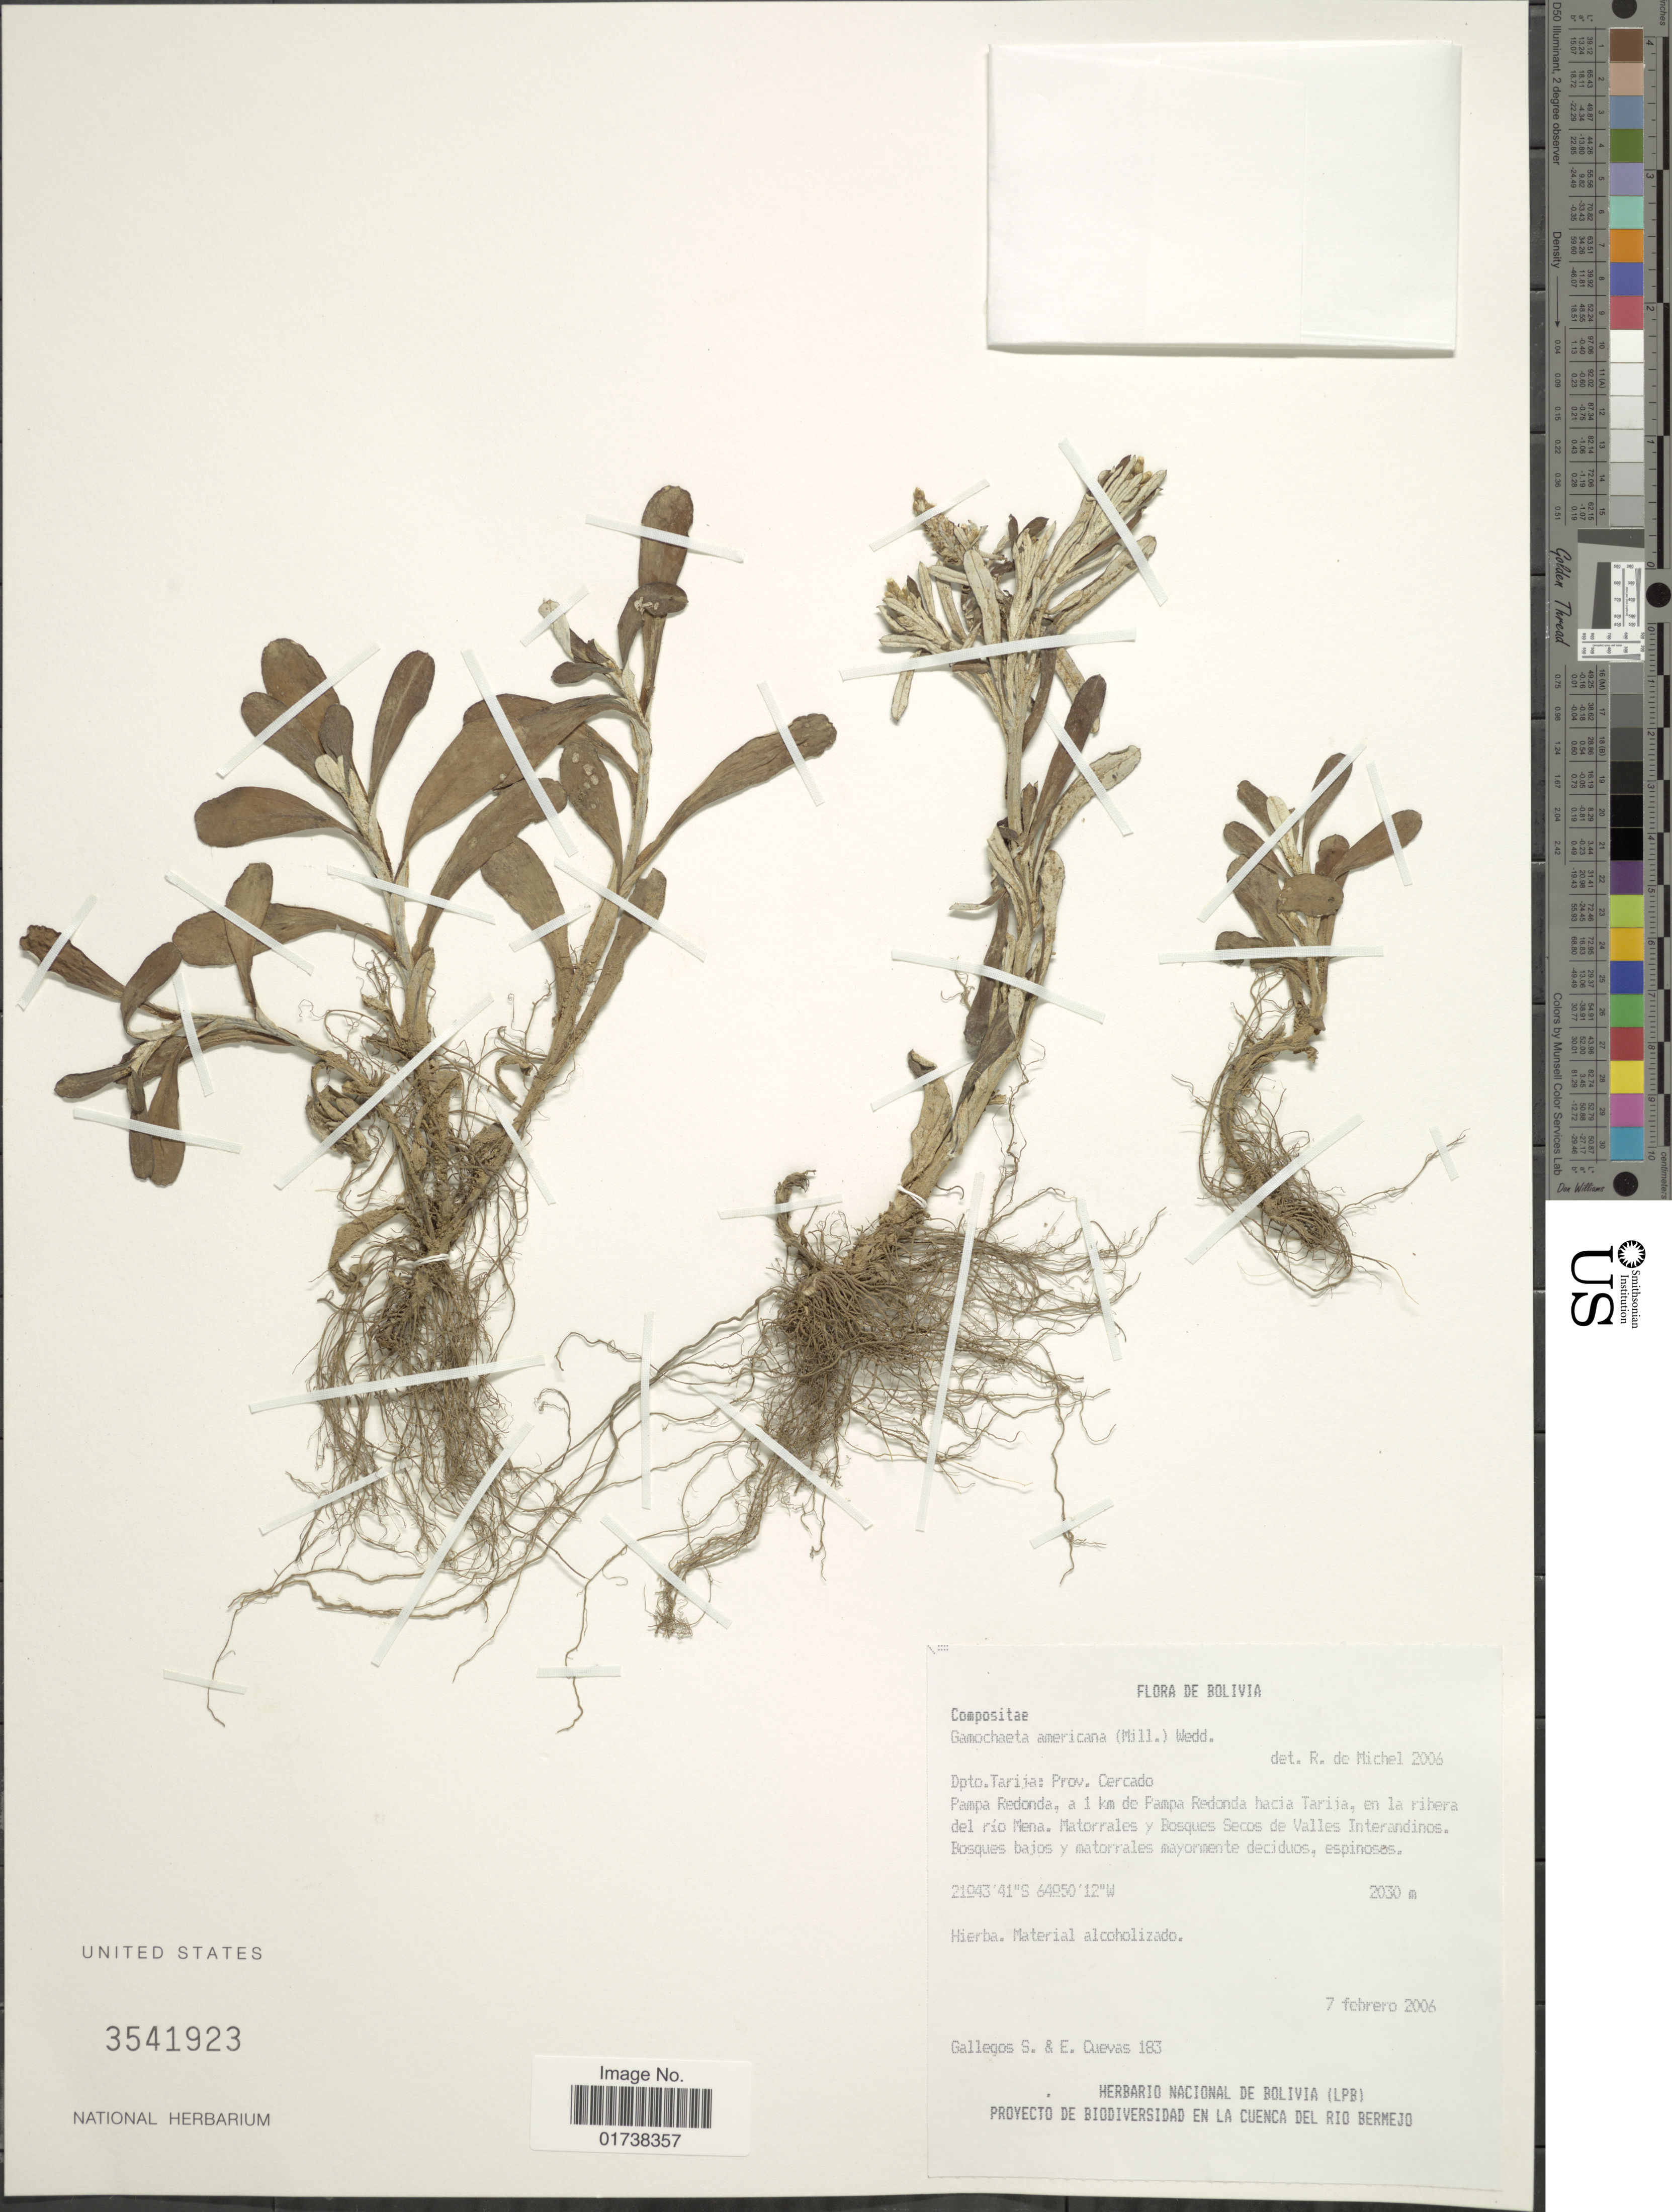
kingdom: Plantae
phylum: Tracheophyta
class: Magnoliopsida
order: Asterales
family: Asteraceae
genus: Gamochaeta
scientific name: Gamochaeta americana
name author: (Mill.) Wedd.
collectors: S. Gallegos & E. Cuevas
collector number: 183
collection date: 2006-02-07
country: Bolivia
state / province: Tarija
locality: Dpto. Tarija: Prov. Cercado, Pampa Redonda, a 1 km de Pampa Redonda hacia Tarija, en la ribera del Rio Mena, Matorrales y Bosques Secos de Valles Interandinos Bosques bajos y matorrales mayonmento deciduos, espinosas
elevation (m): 2030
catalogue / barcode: US 3541923